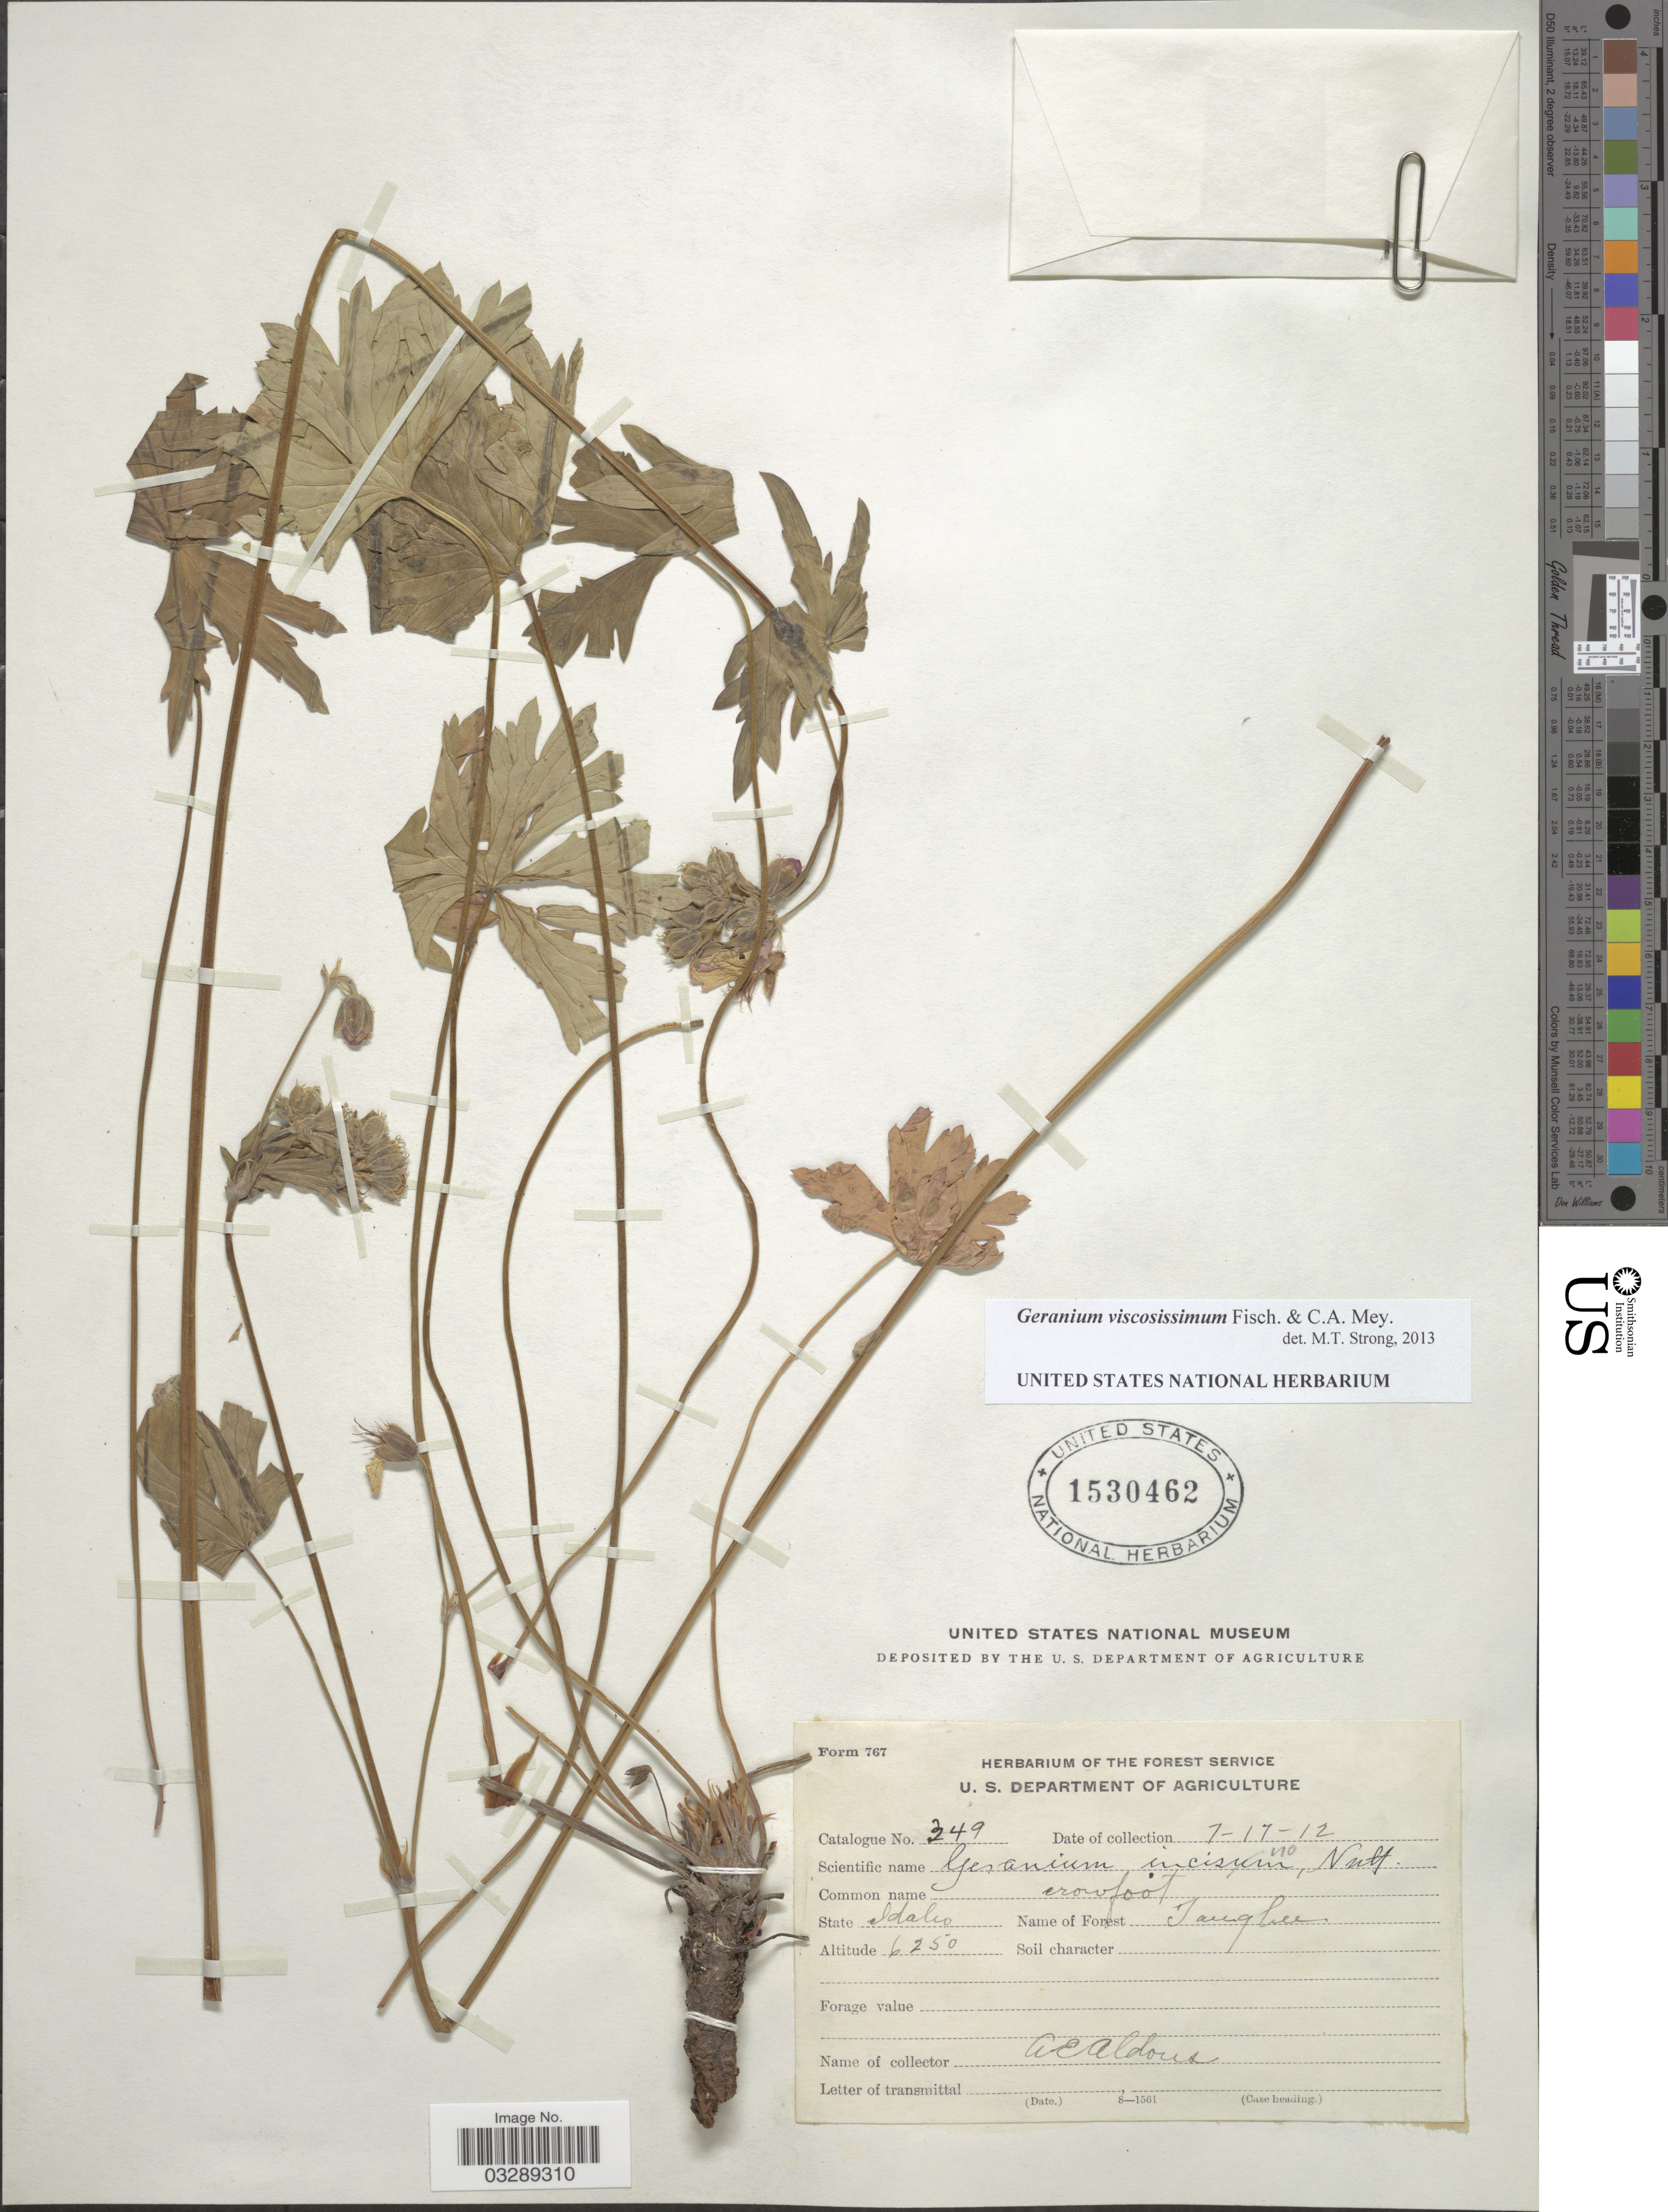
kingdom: Plantae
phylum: Tracheophyta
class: Magnoliopsida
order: Geraniales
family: Geraniaceae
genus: Geranium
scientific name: Geranium viscosissimum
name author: Fisch. & C.A. Mey.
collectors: A. Aldous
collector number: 349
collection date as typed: Transcribed d/m/y: 17/7/12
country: United States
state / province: Idaho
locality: Targhee.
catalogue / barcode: US 1530462